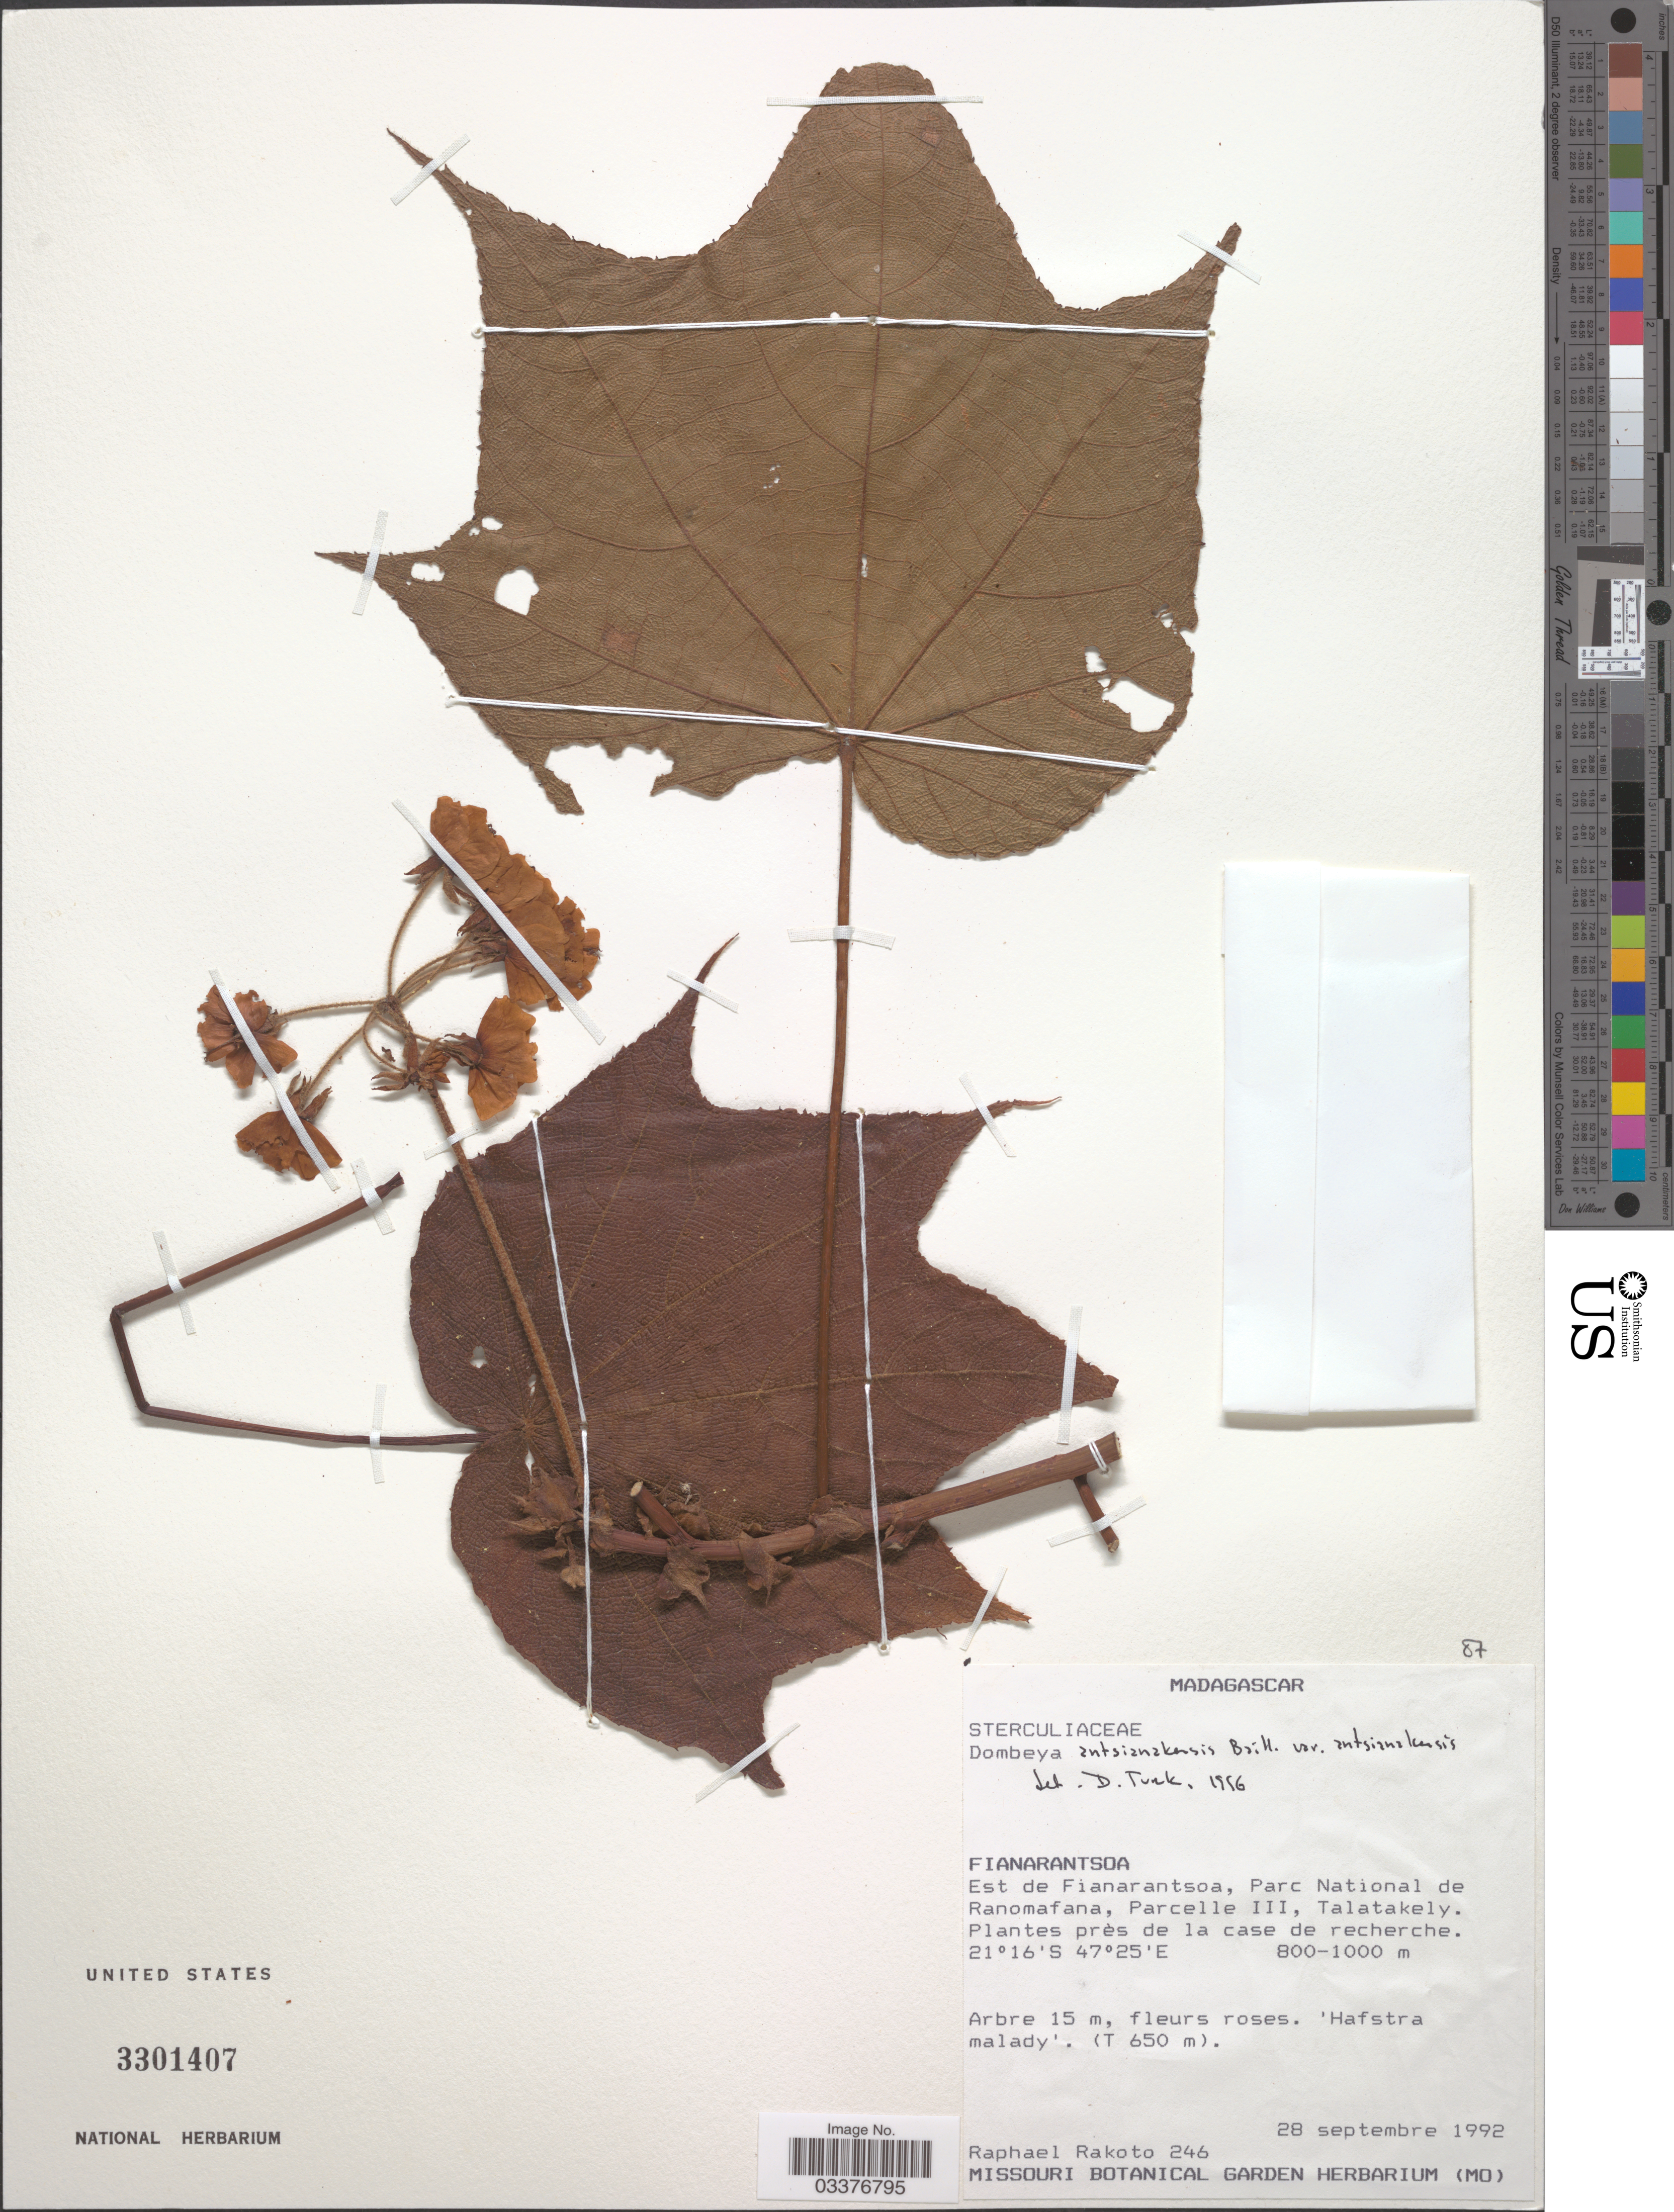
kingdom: Plantae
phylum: Tracheophyta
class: Magnoliopsida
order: Malvales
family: Malvaceae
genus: Dombeya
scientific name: Dombeya antsianakensis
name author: Baill.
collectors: R. Rakoto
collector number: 246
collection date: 1992-09-28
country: Madagascar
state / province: Vatovavy Fitovinany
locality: Est de Fianarantsoa, Parc National de Ranomafana, Parcelle III, Talatakely.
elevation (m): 800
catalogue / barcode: US 3301407